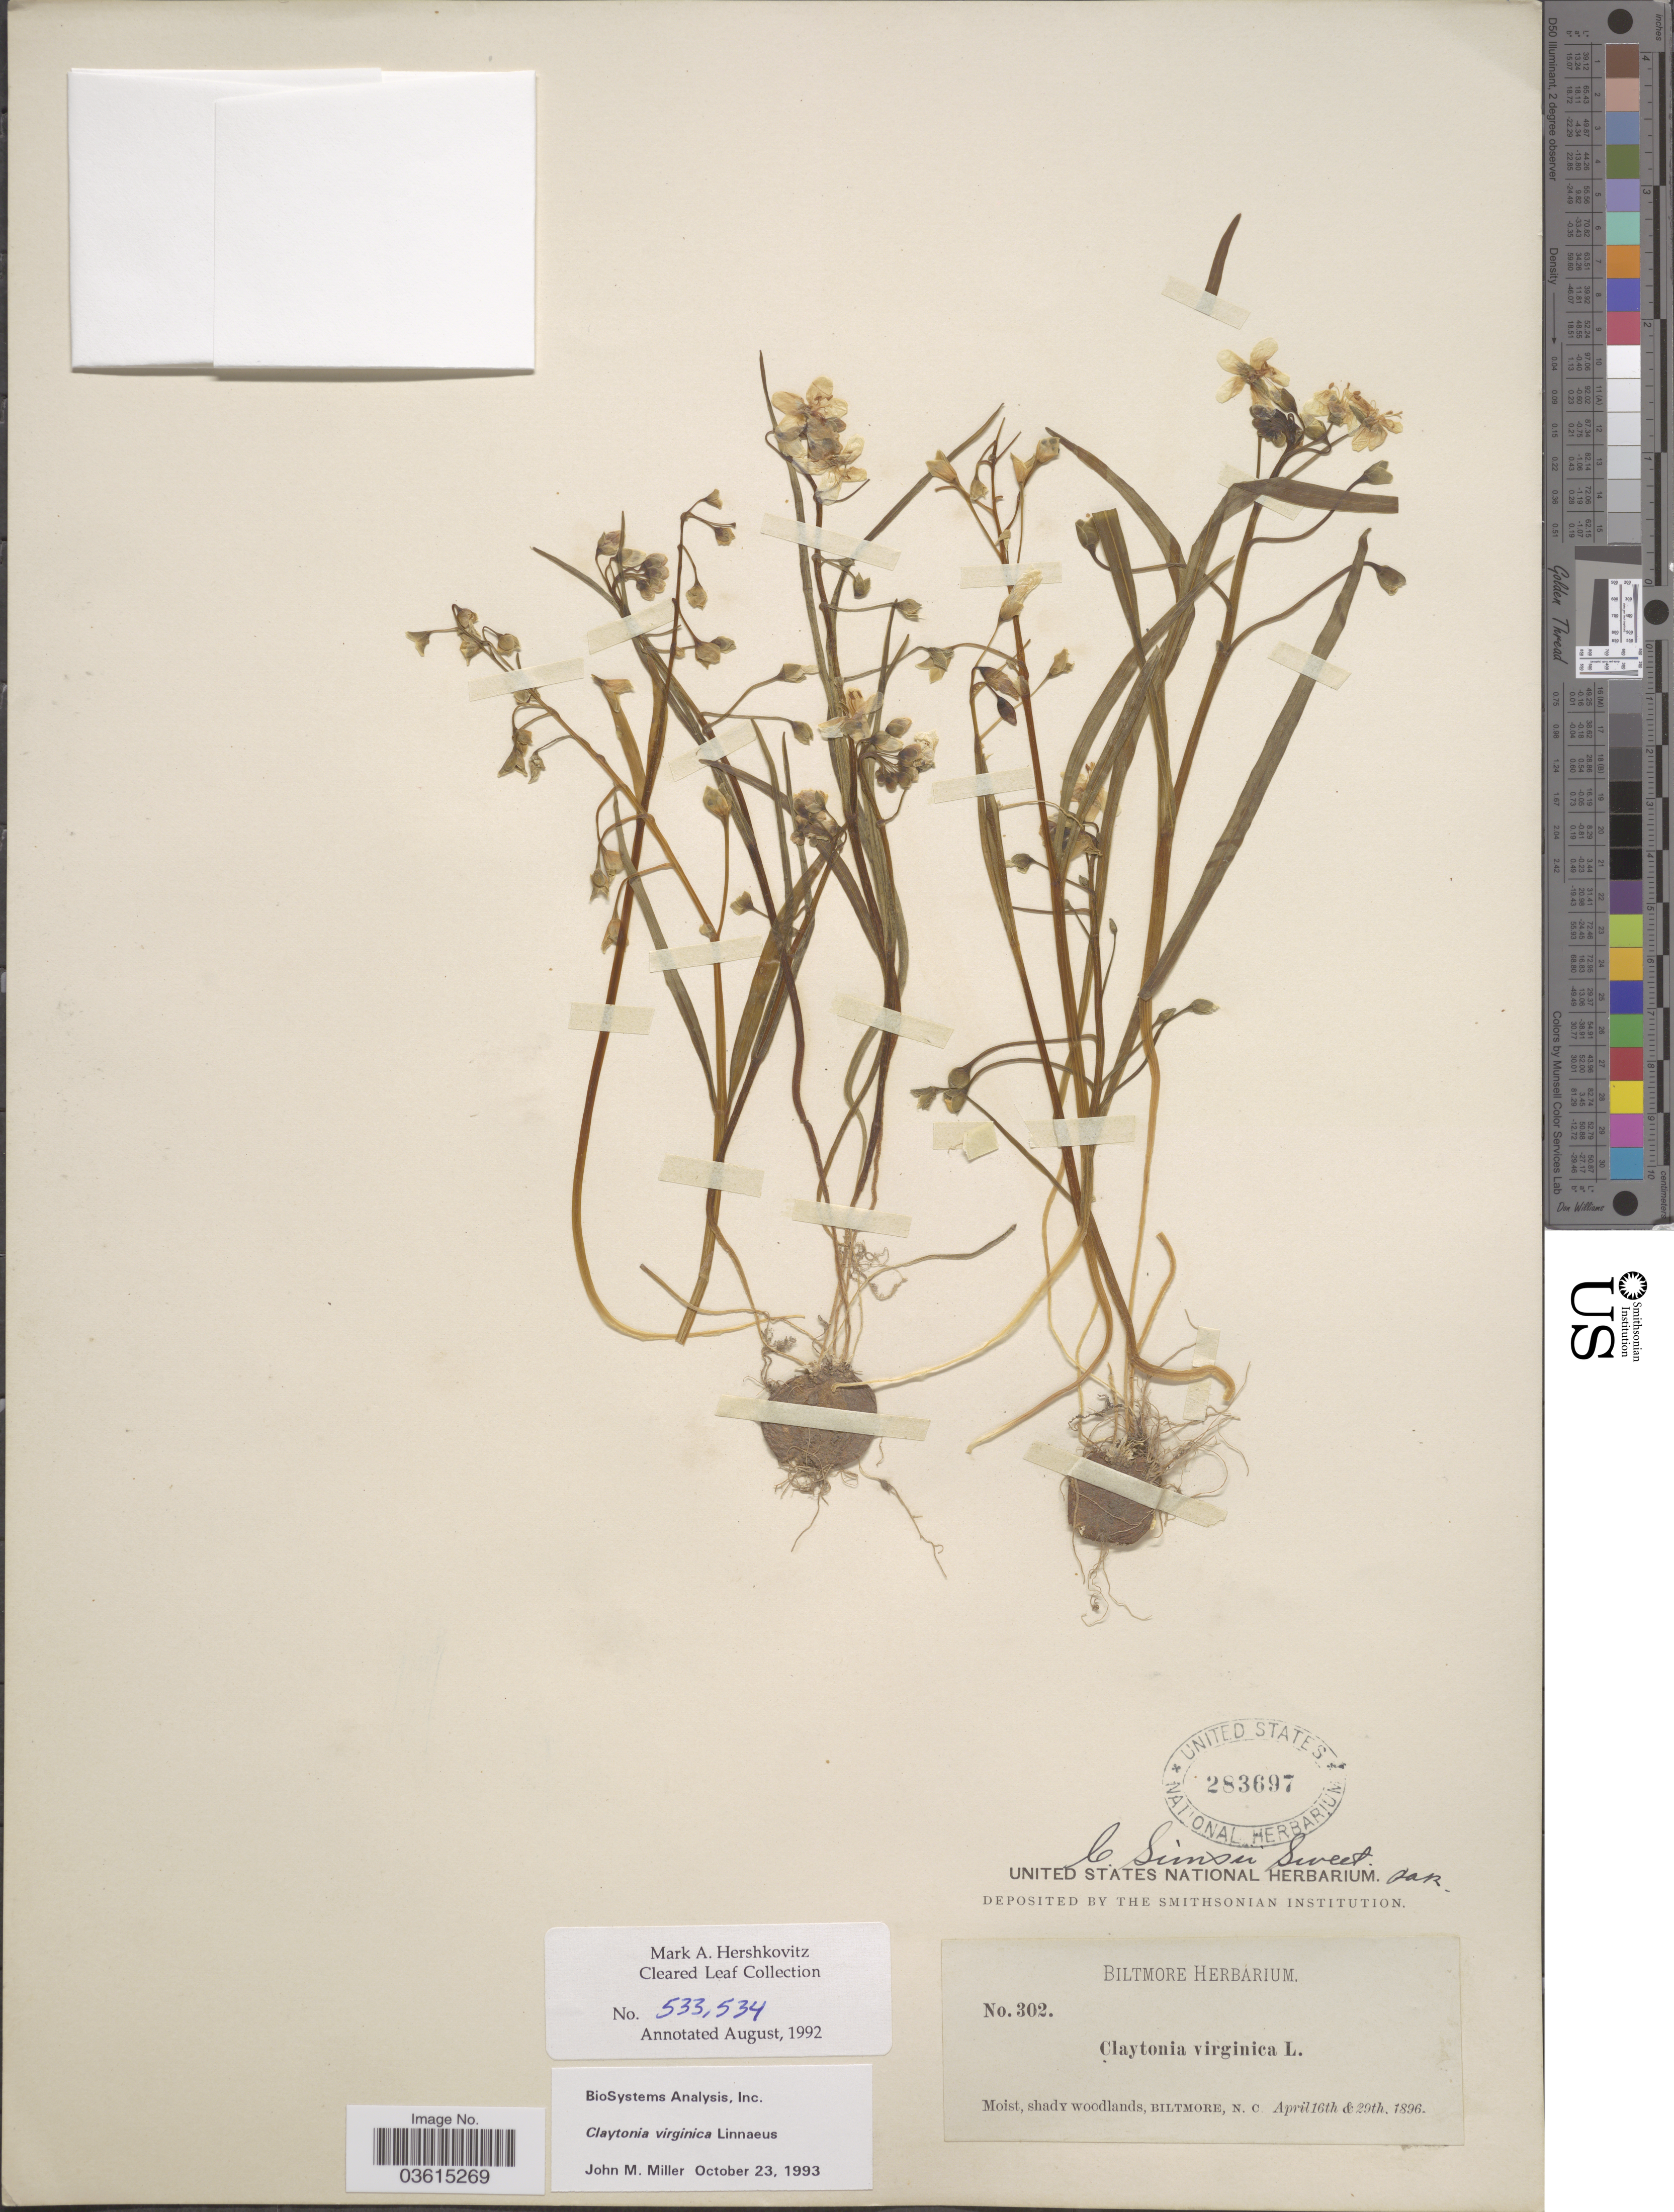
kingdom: Plantae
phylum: Tracheophyta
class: Magnoliopsida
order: Caryophyllales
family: Montiaceae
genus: Claytonia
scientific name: Claytonia virginica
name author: L.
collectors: ex herb. Biltmore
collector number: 302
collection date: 1896-04-16/1896-04-29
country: United States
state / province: North Carolina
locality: Biltmore.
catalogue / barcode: US 283697